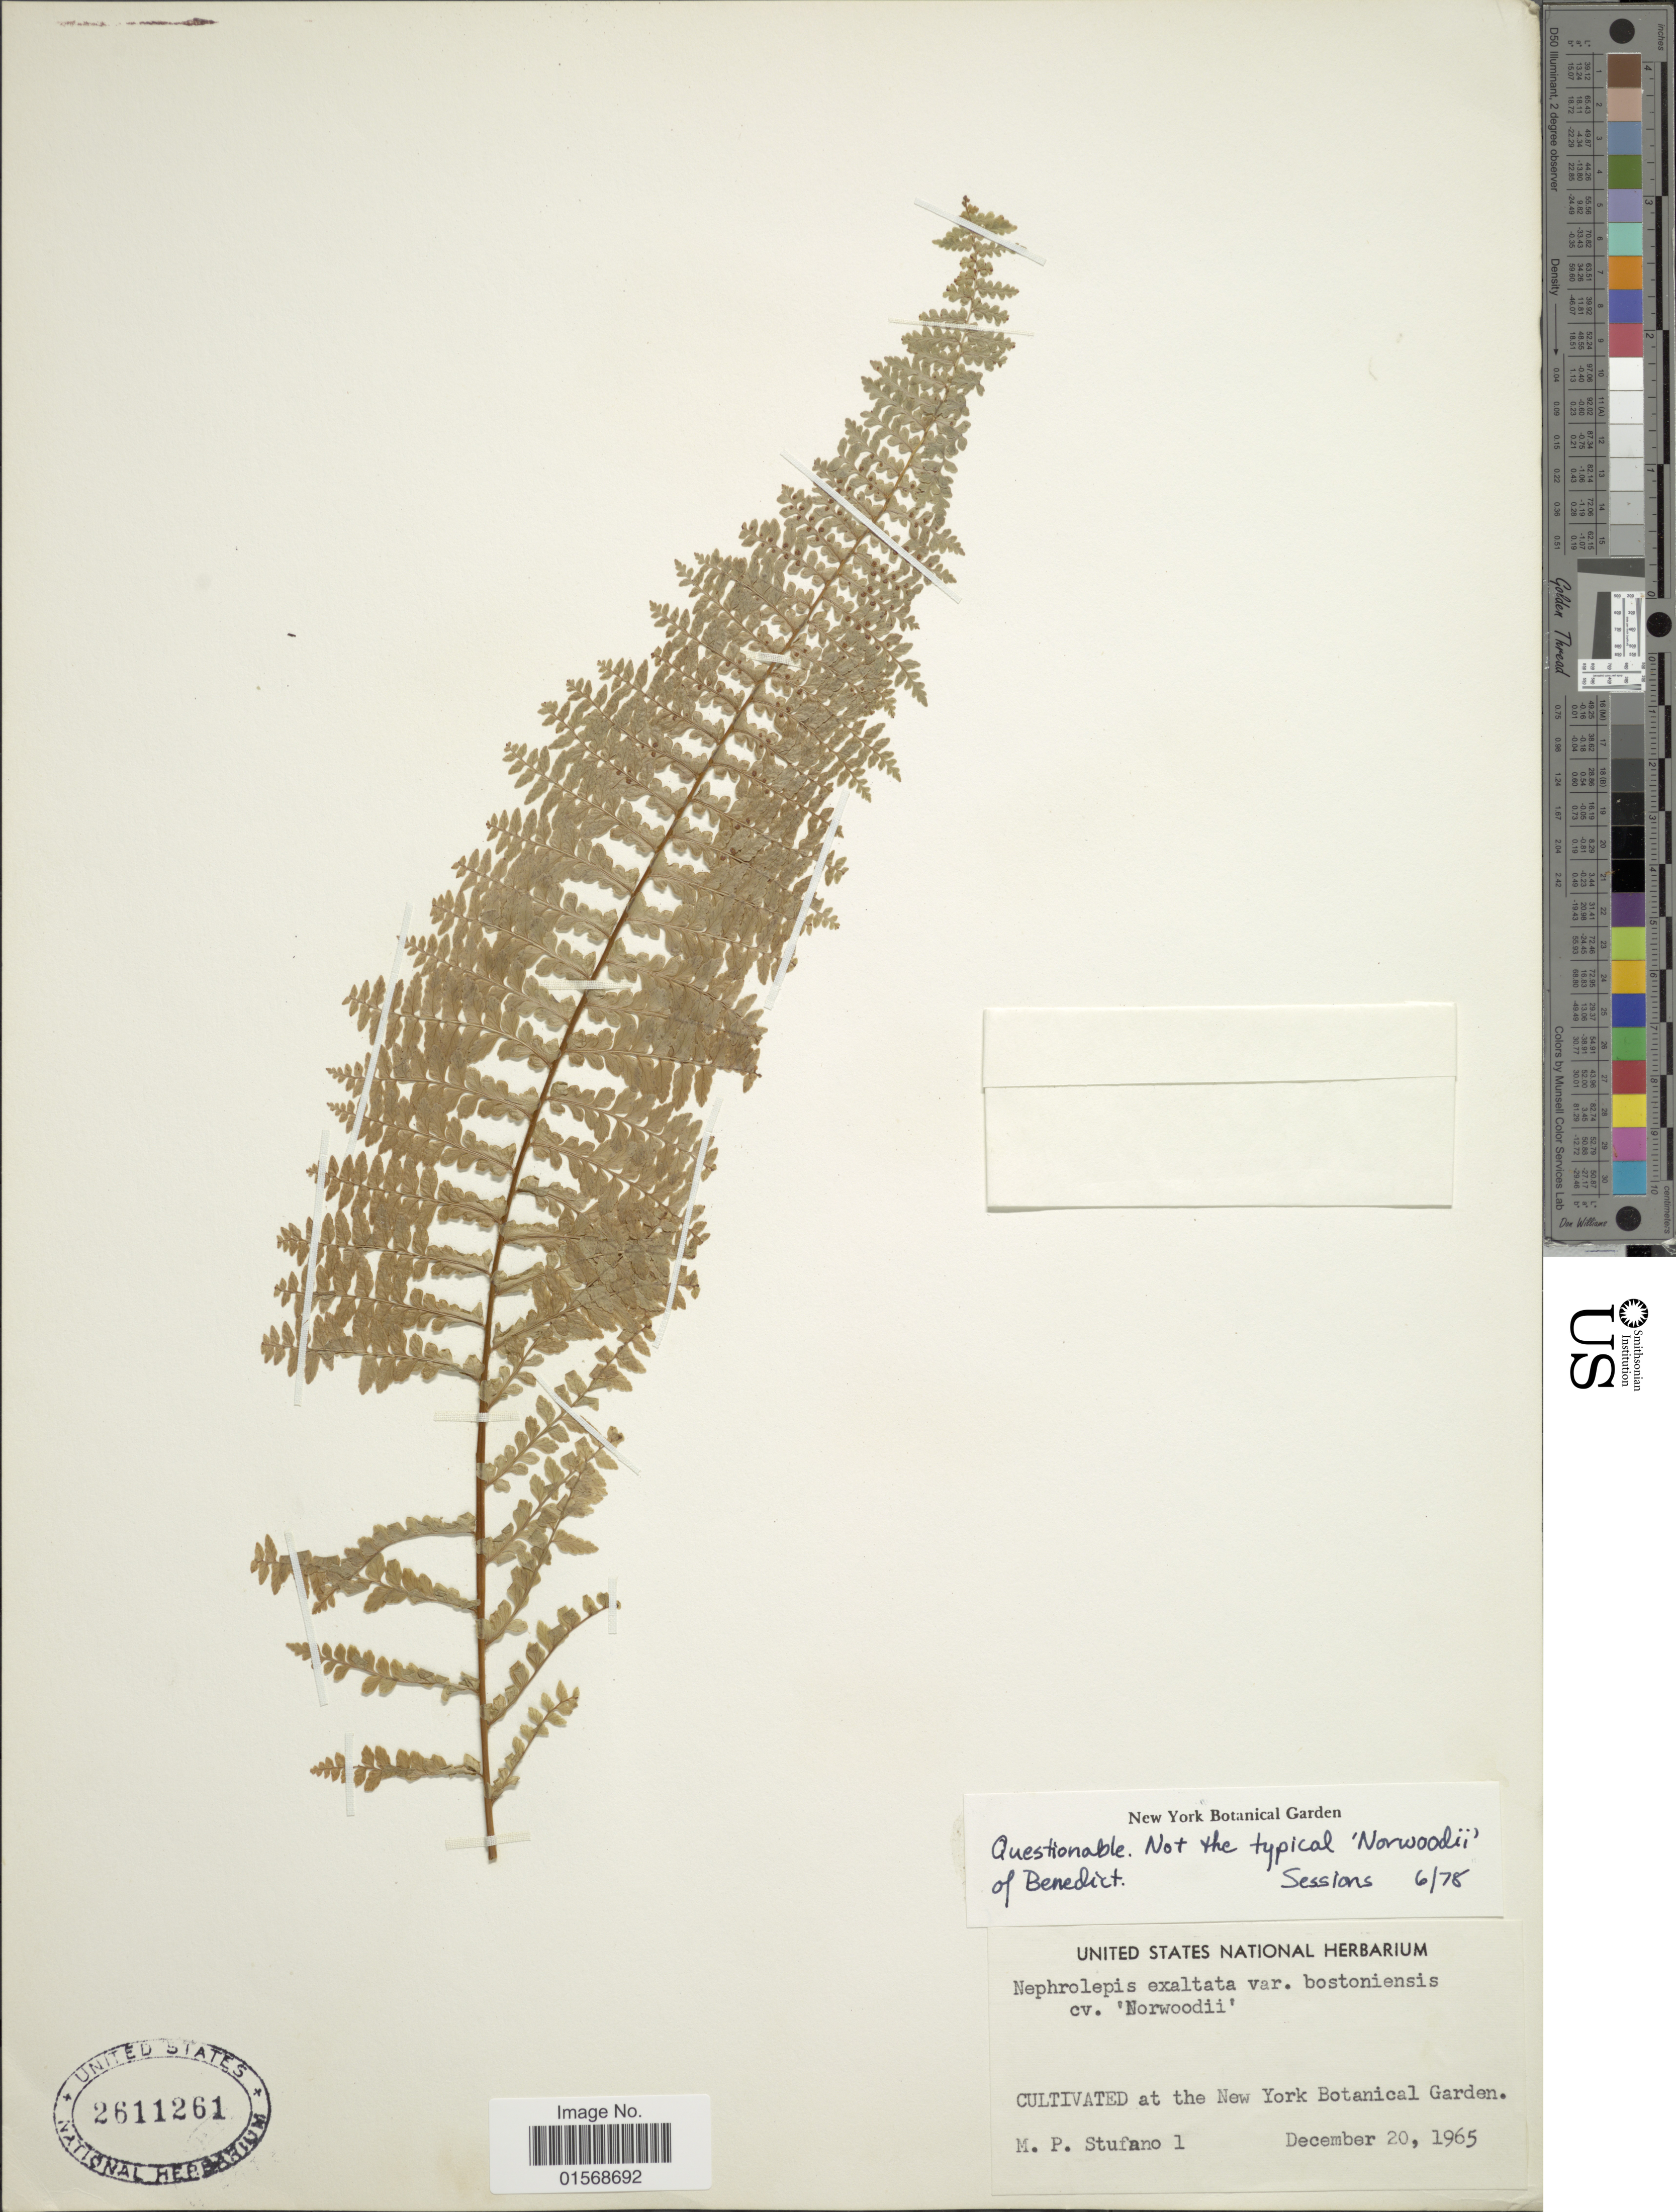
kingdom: Plantae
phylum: Tracheophyta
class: Polypodiopsida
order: Polypodiales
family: Nephrolepidaceae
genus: Nephrolepis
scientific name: Nephrolepis 'Norwood'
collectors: M. Stufano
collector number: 1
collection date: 1965-12-20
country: United States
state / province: New York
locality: New York Botanical Garden.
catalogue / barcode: US 2611261